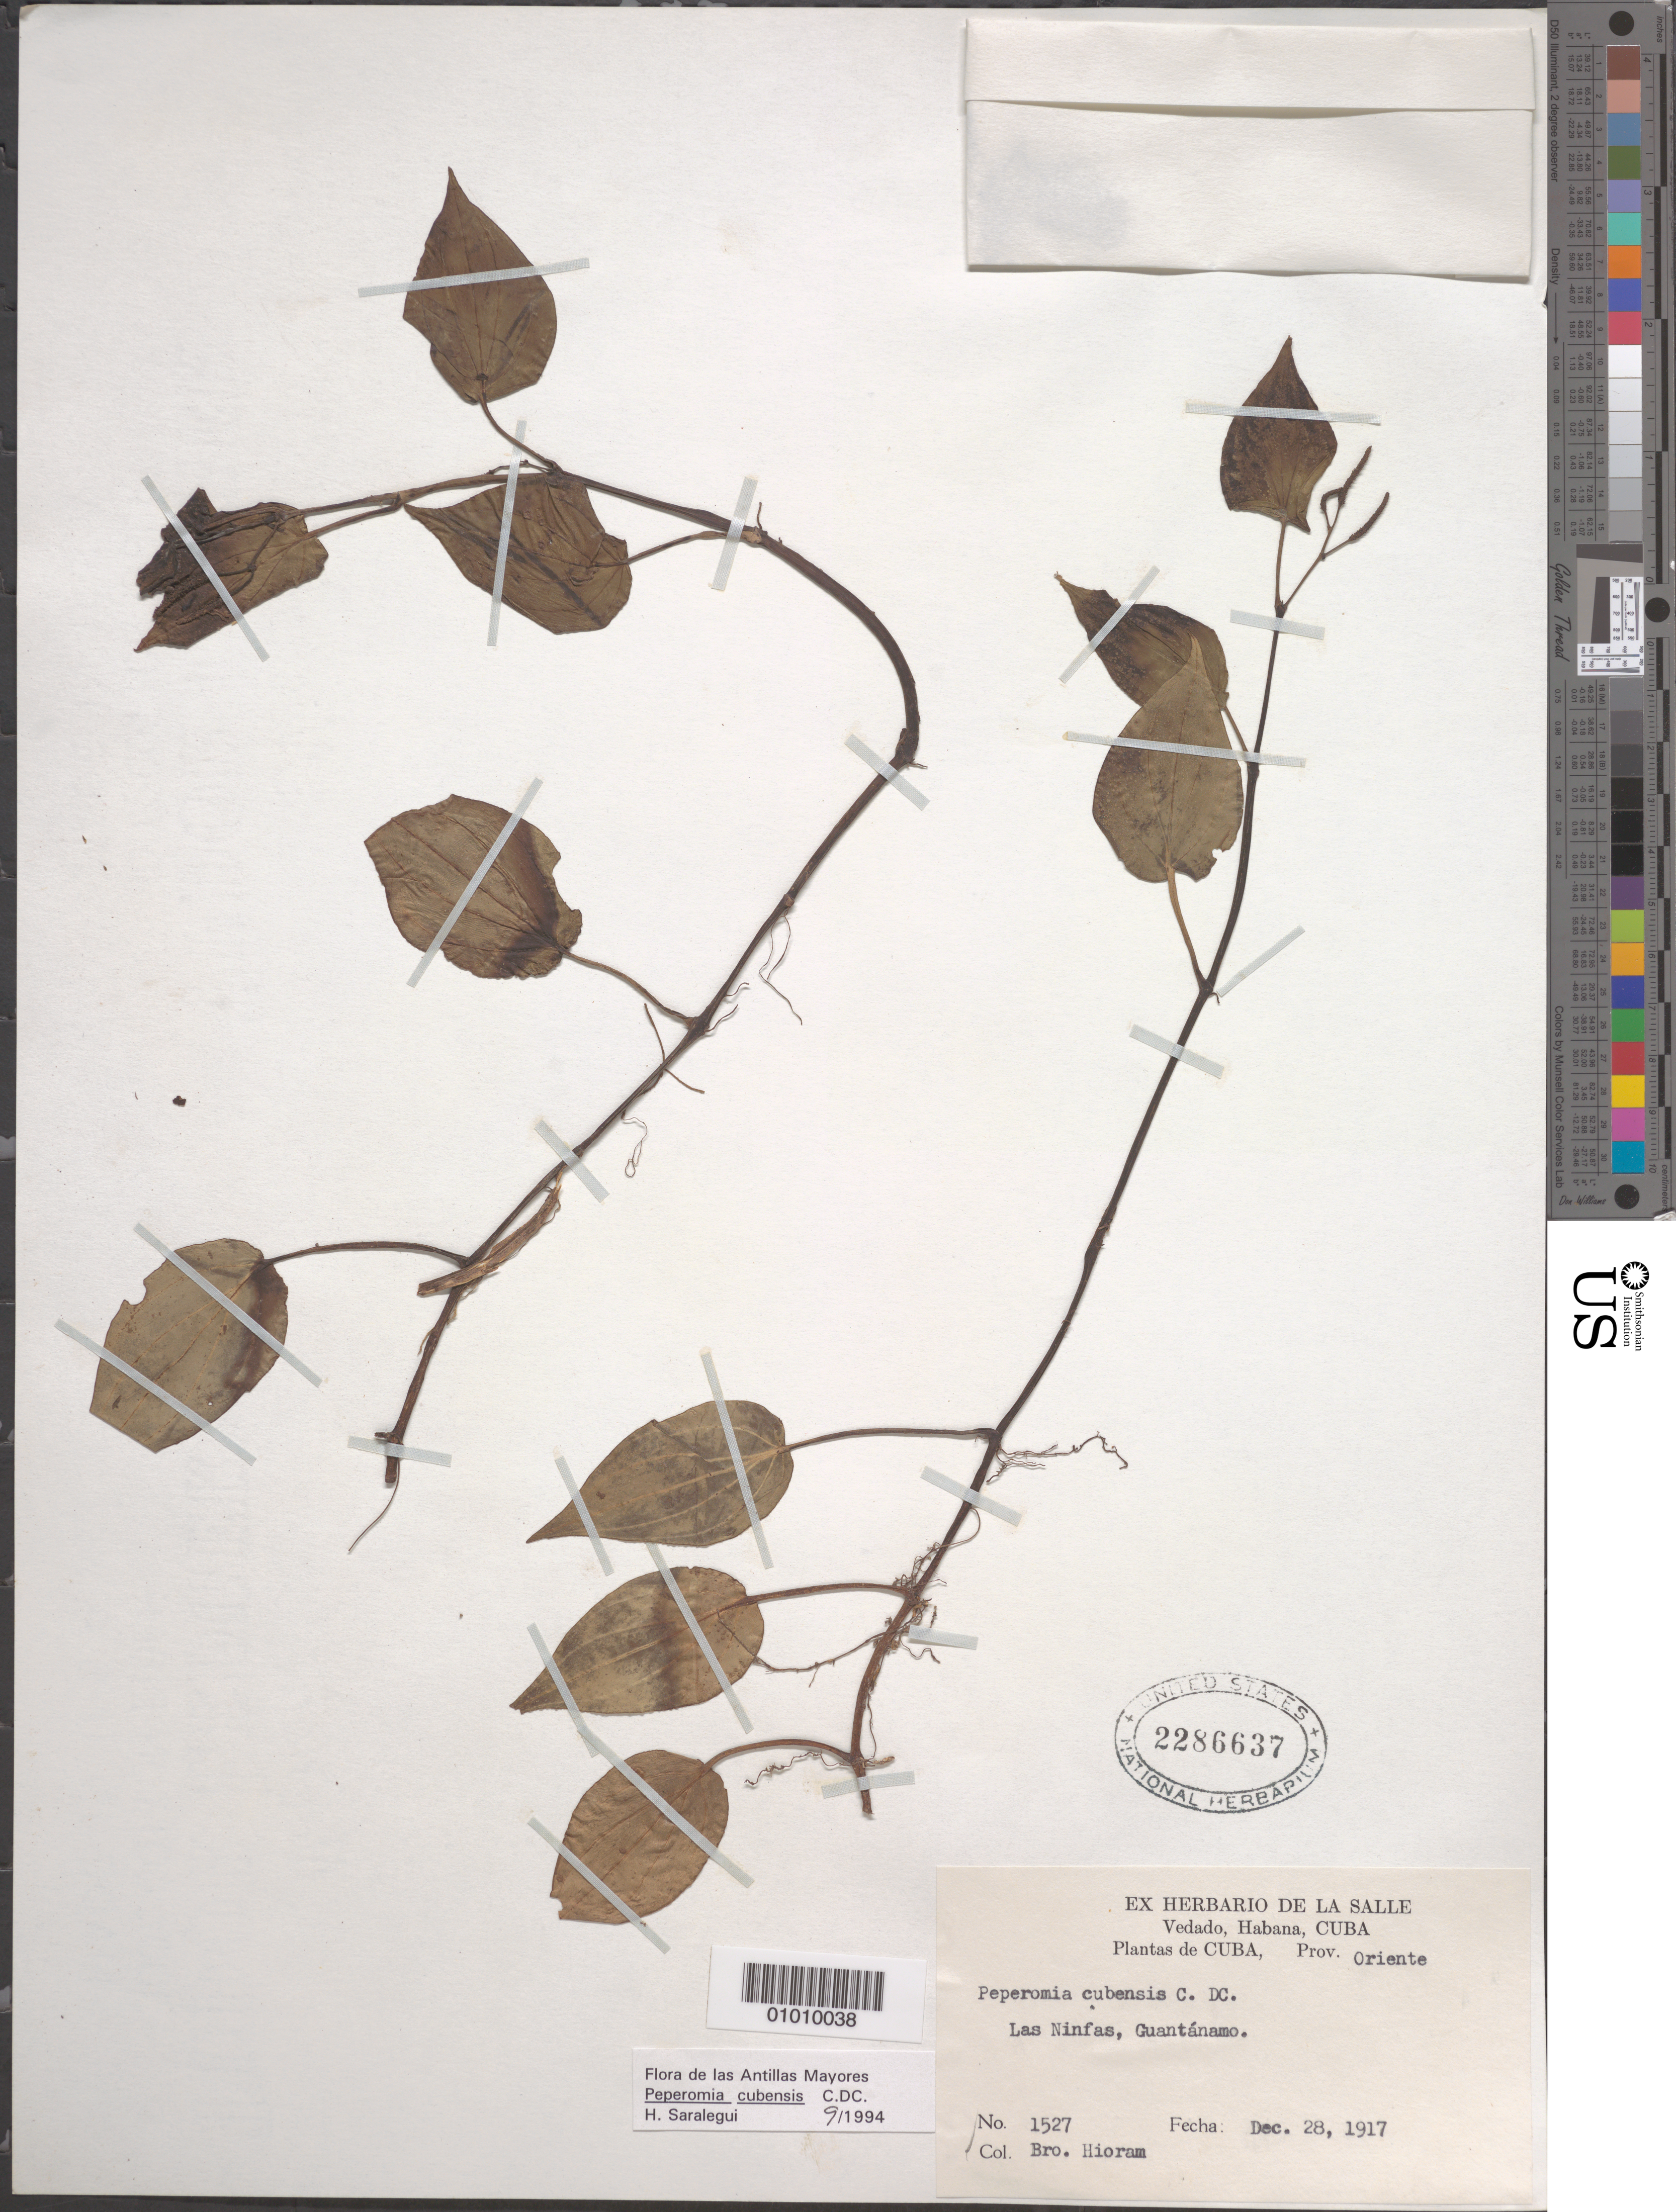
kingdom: Plantae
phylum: Tracheophyta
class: Magnoliopsida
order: Piperales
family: Piperaceae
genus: Peperomia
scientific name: Peperomia cubensis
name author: C. DC.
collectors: Bro. Hioram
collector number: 1527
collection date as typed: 28 Dec 1917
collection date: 1917-12-28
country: Cuba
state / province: Guantanamo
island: Cuba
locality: Las Ninfas, Guantánamo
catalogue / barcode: US 2286637